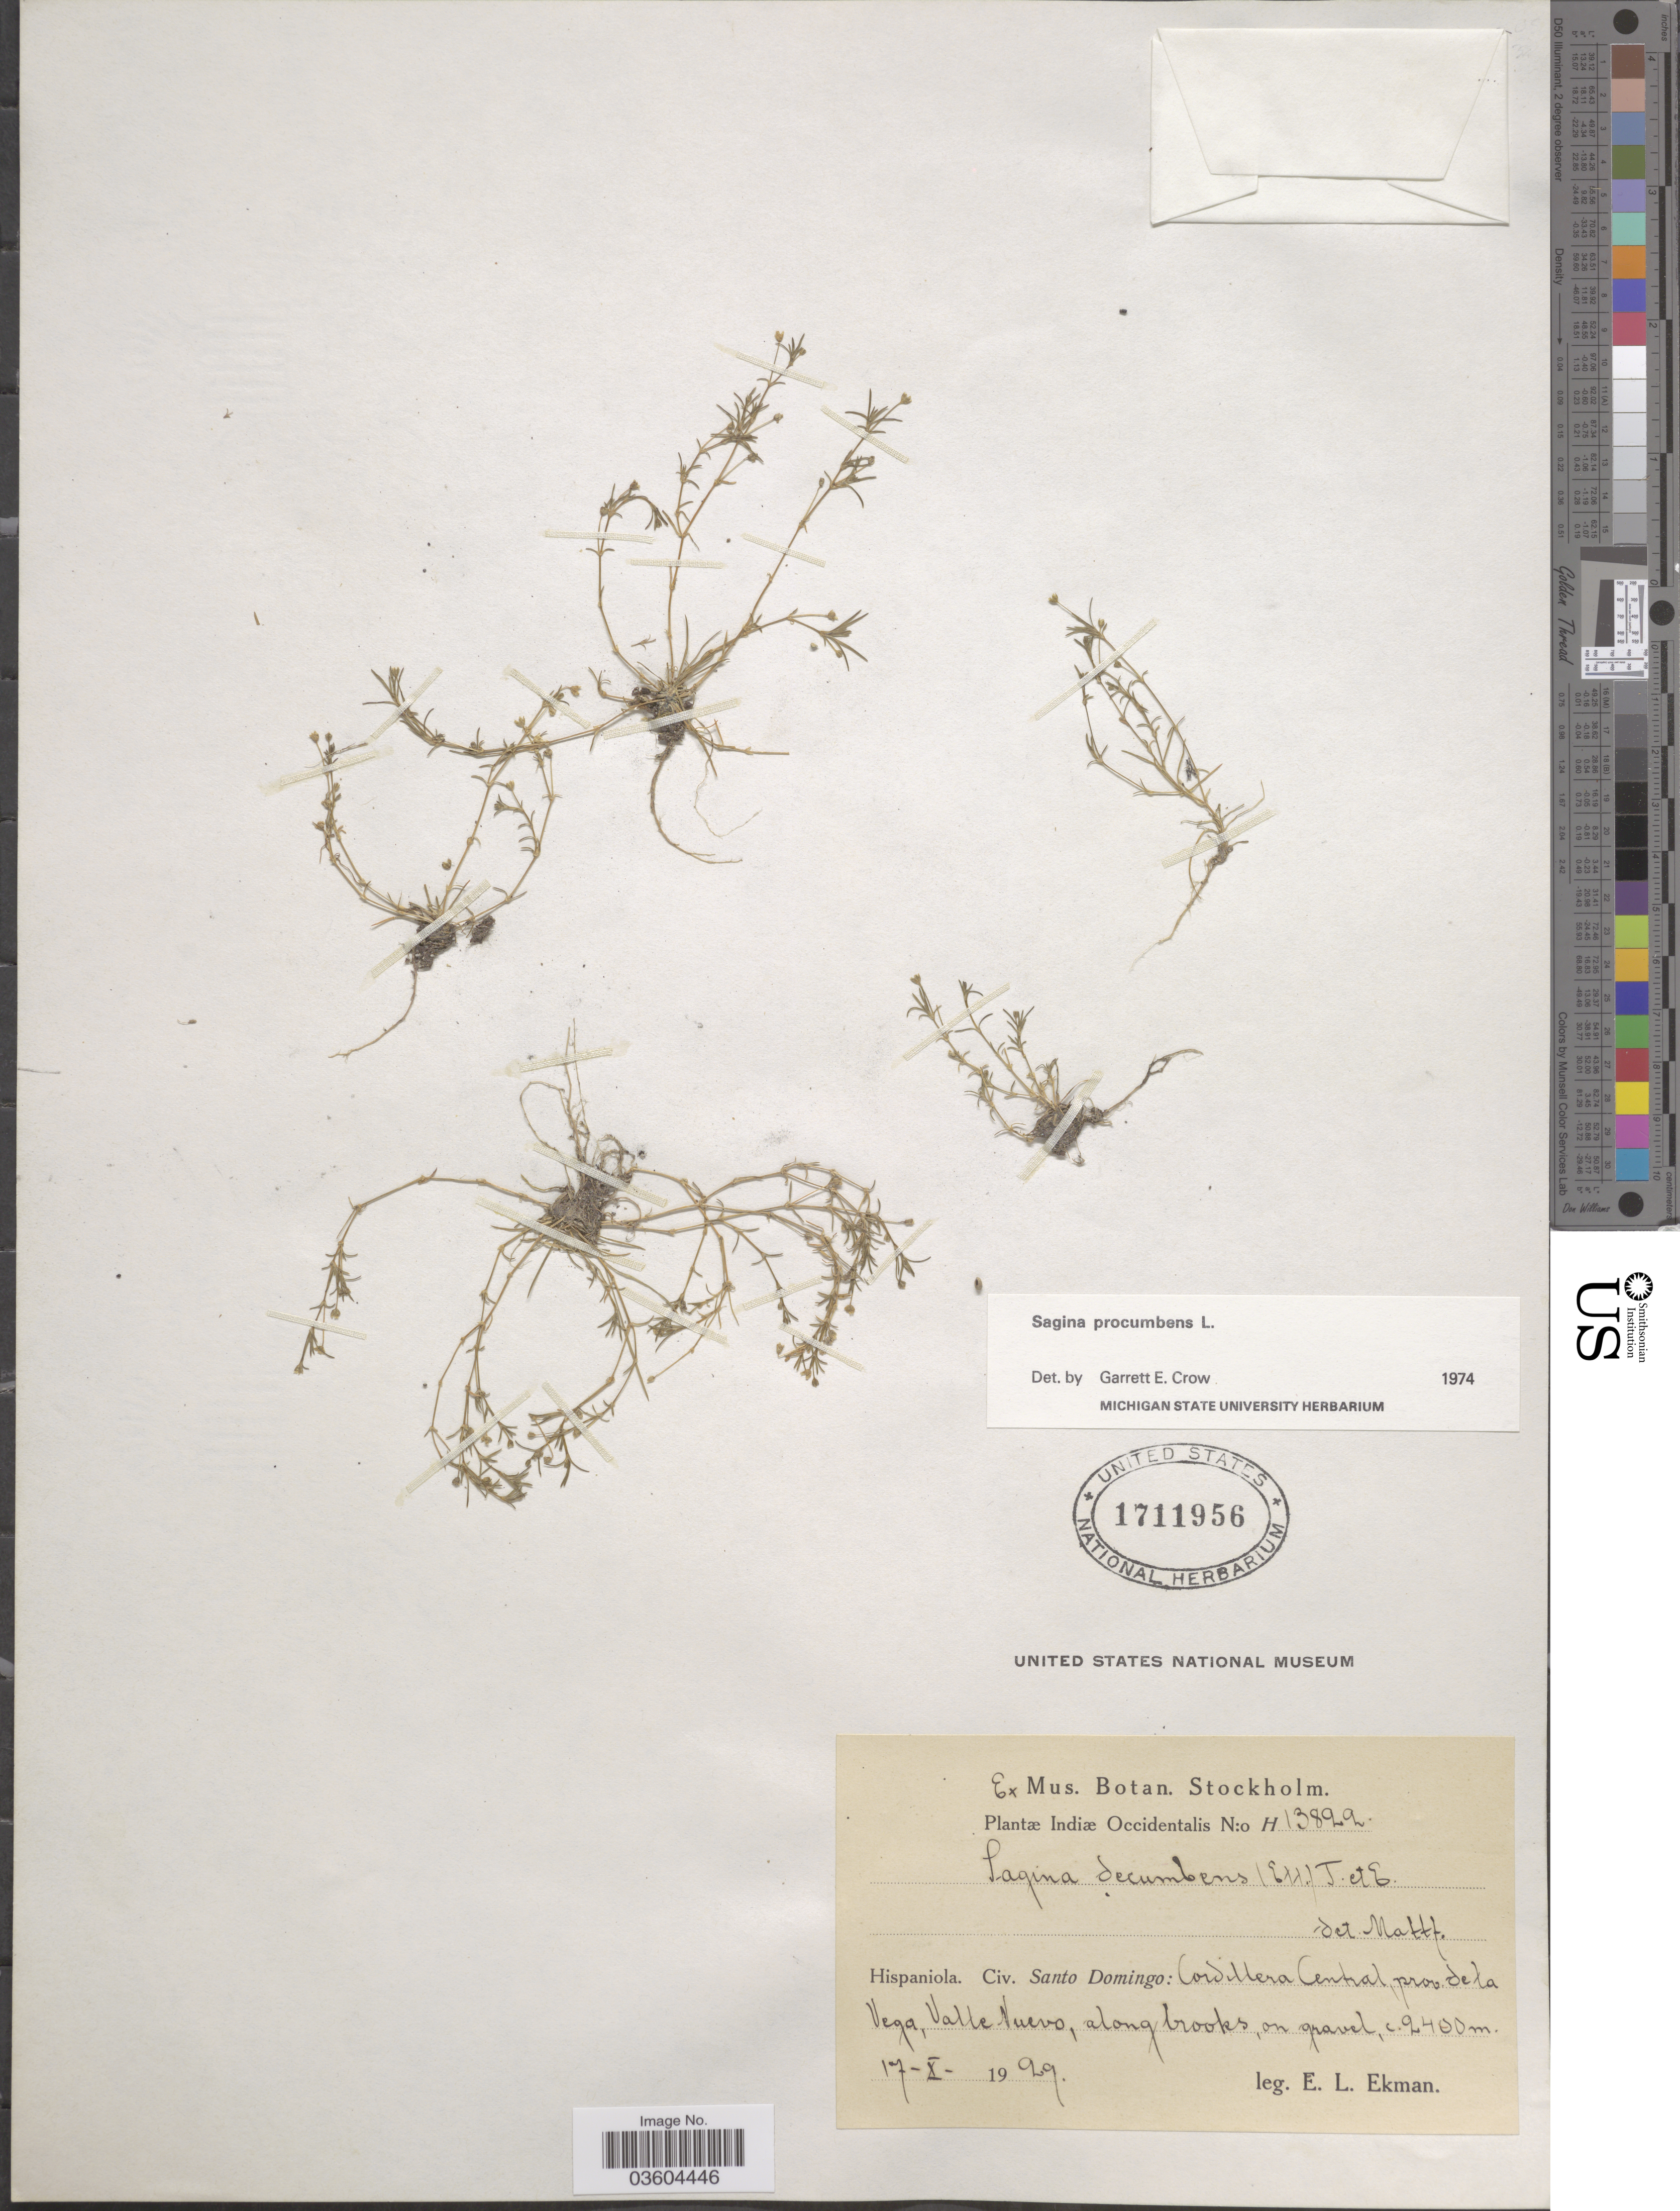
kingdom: Plantae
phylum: Tracheophyta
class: Magnoliopsida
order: Caryophyllales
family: Caryophyllaceae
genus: Sagina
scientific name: Sagina procumbens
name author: L.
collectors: E. L. Ekman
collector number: H13822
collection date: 1929-10-17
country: Dominican Republic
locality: Indiae Occidentalis. Hispaniola. Civ. Santo Domingo: Cordillera Central, prov. de la Vega, Valle Nuevo.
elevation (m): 2400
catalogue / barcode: US 1711956